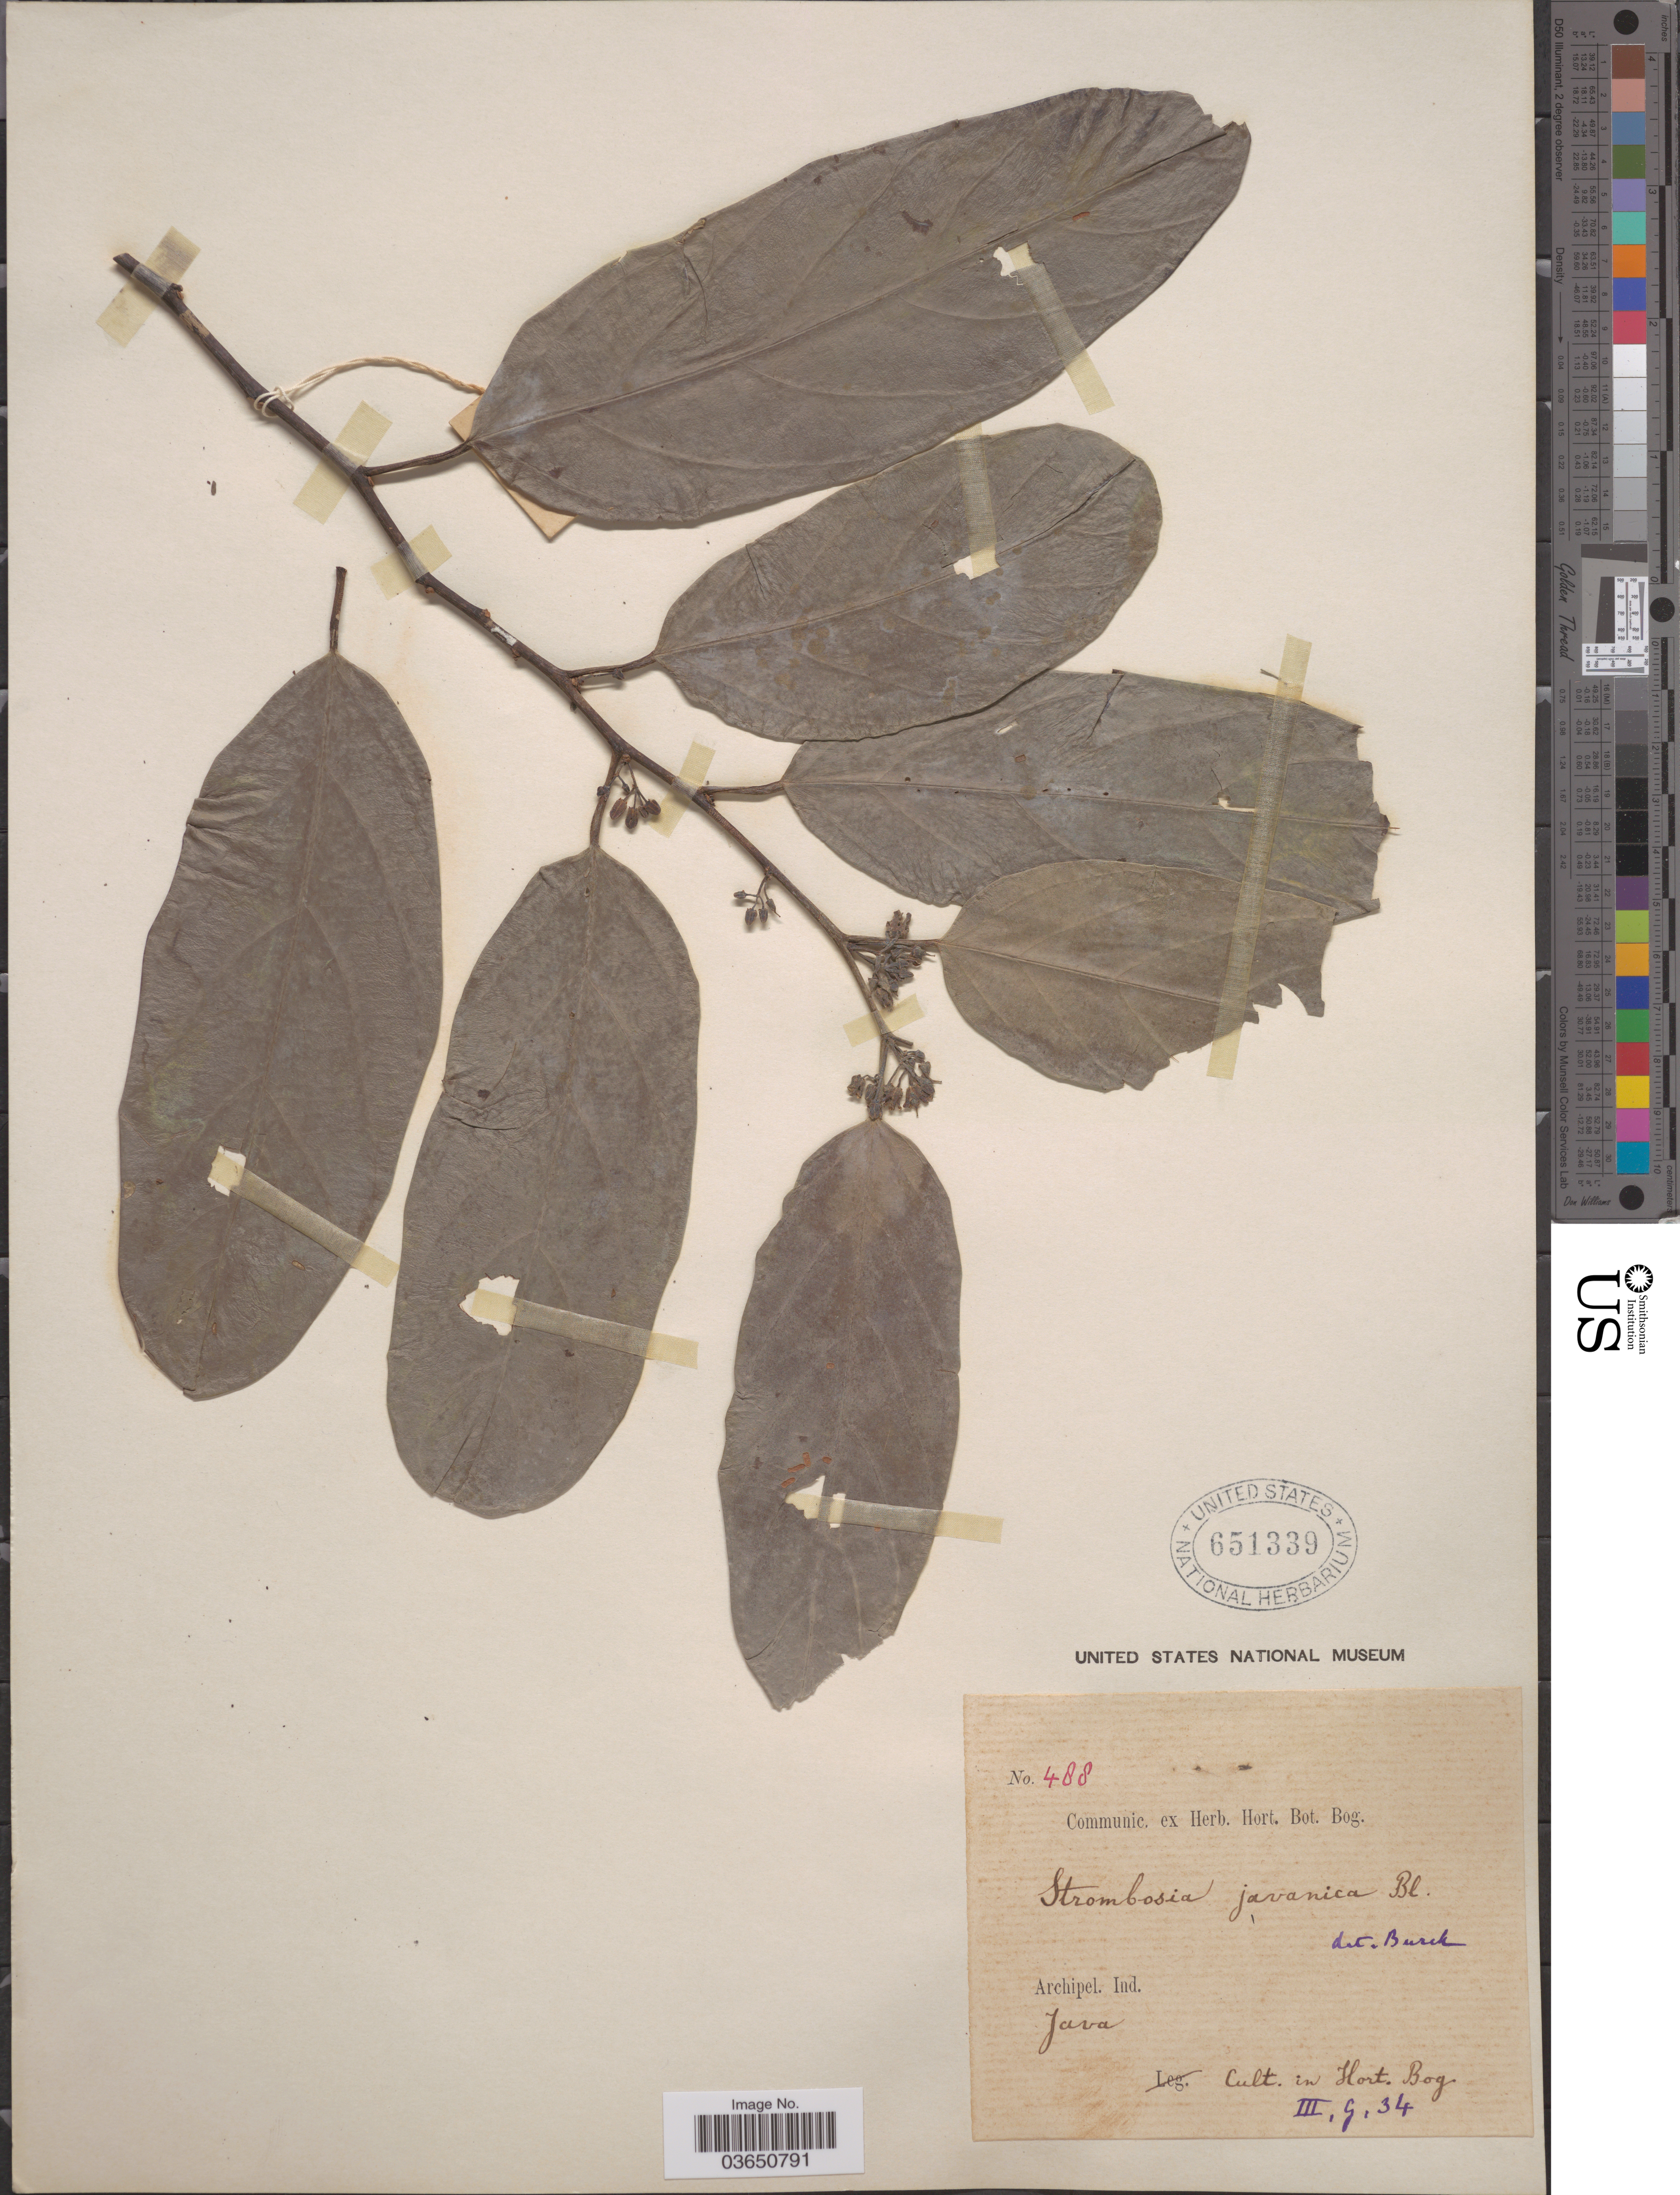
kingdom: Plantae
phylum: Tracheophyta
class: Magnoliopsida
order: Santalales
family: Strombosiaceae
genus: Strombosia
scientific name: Strombosia javanica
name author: Blume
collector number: IIIG34/488?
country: Indonesia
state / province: Java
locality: Archipel. Ind. Hort. Bog.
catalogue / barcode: US 651339